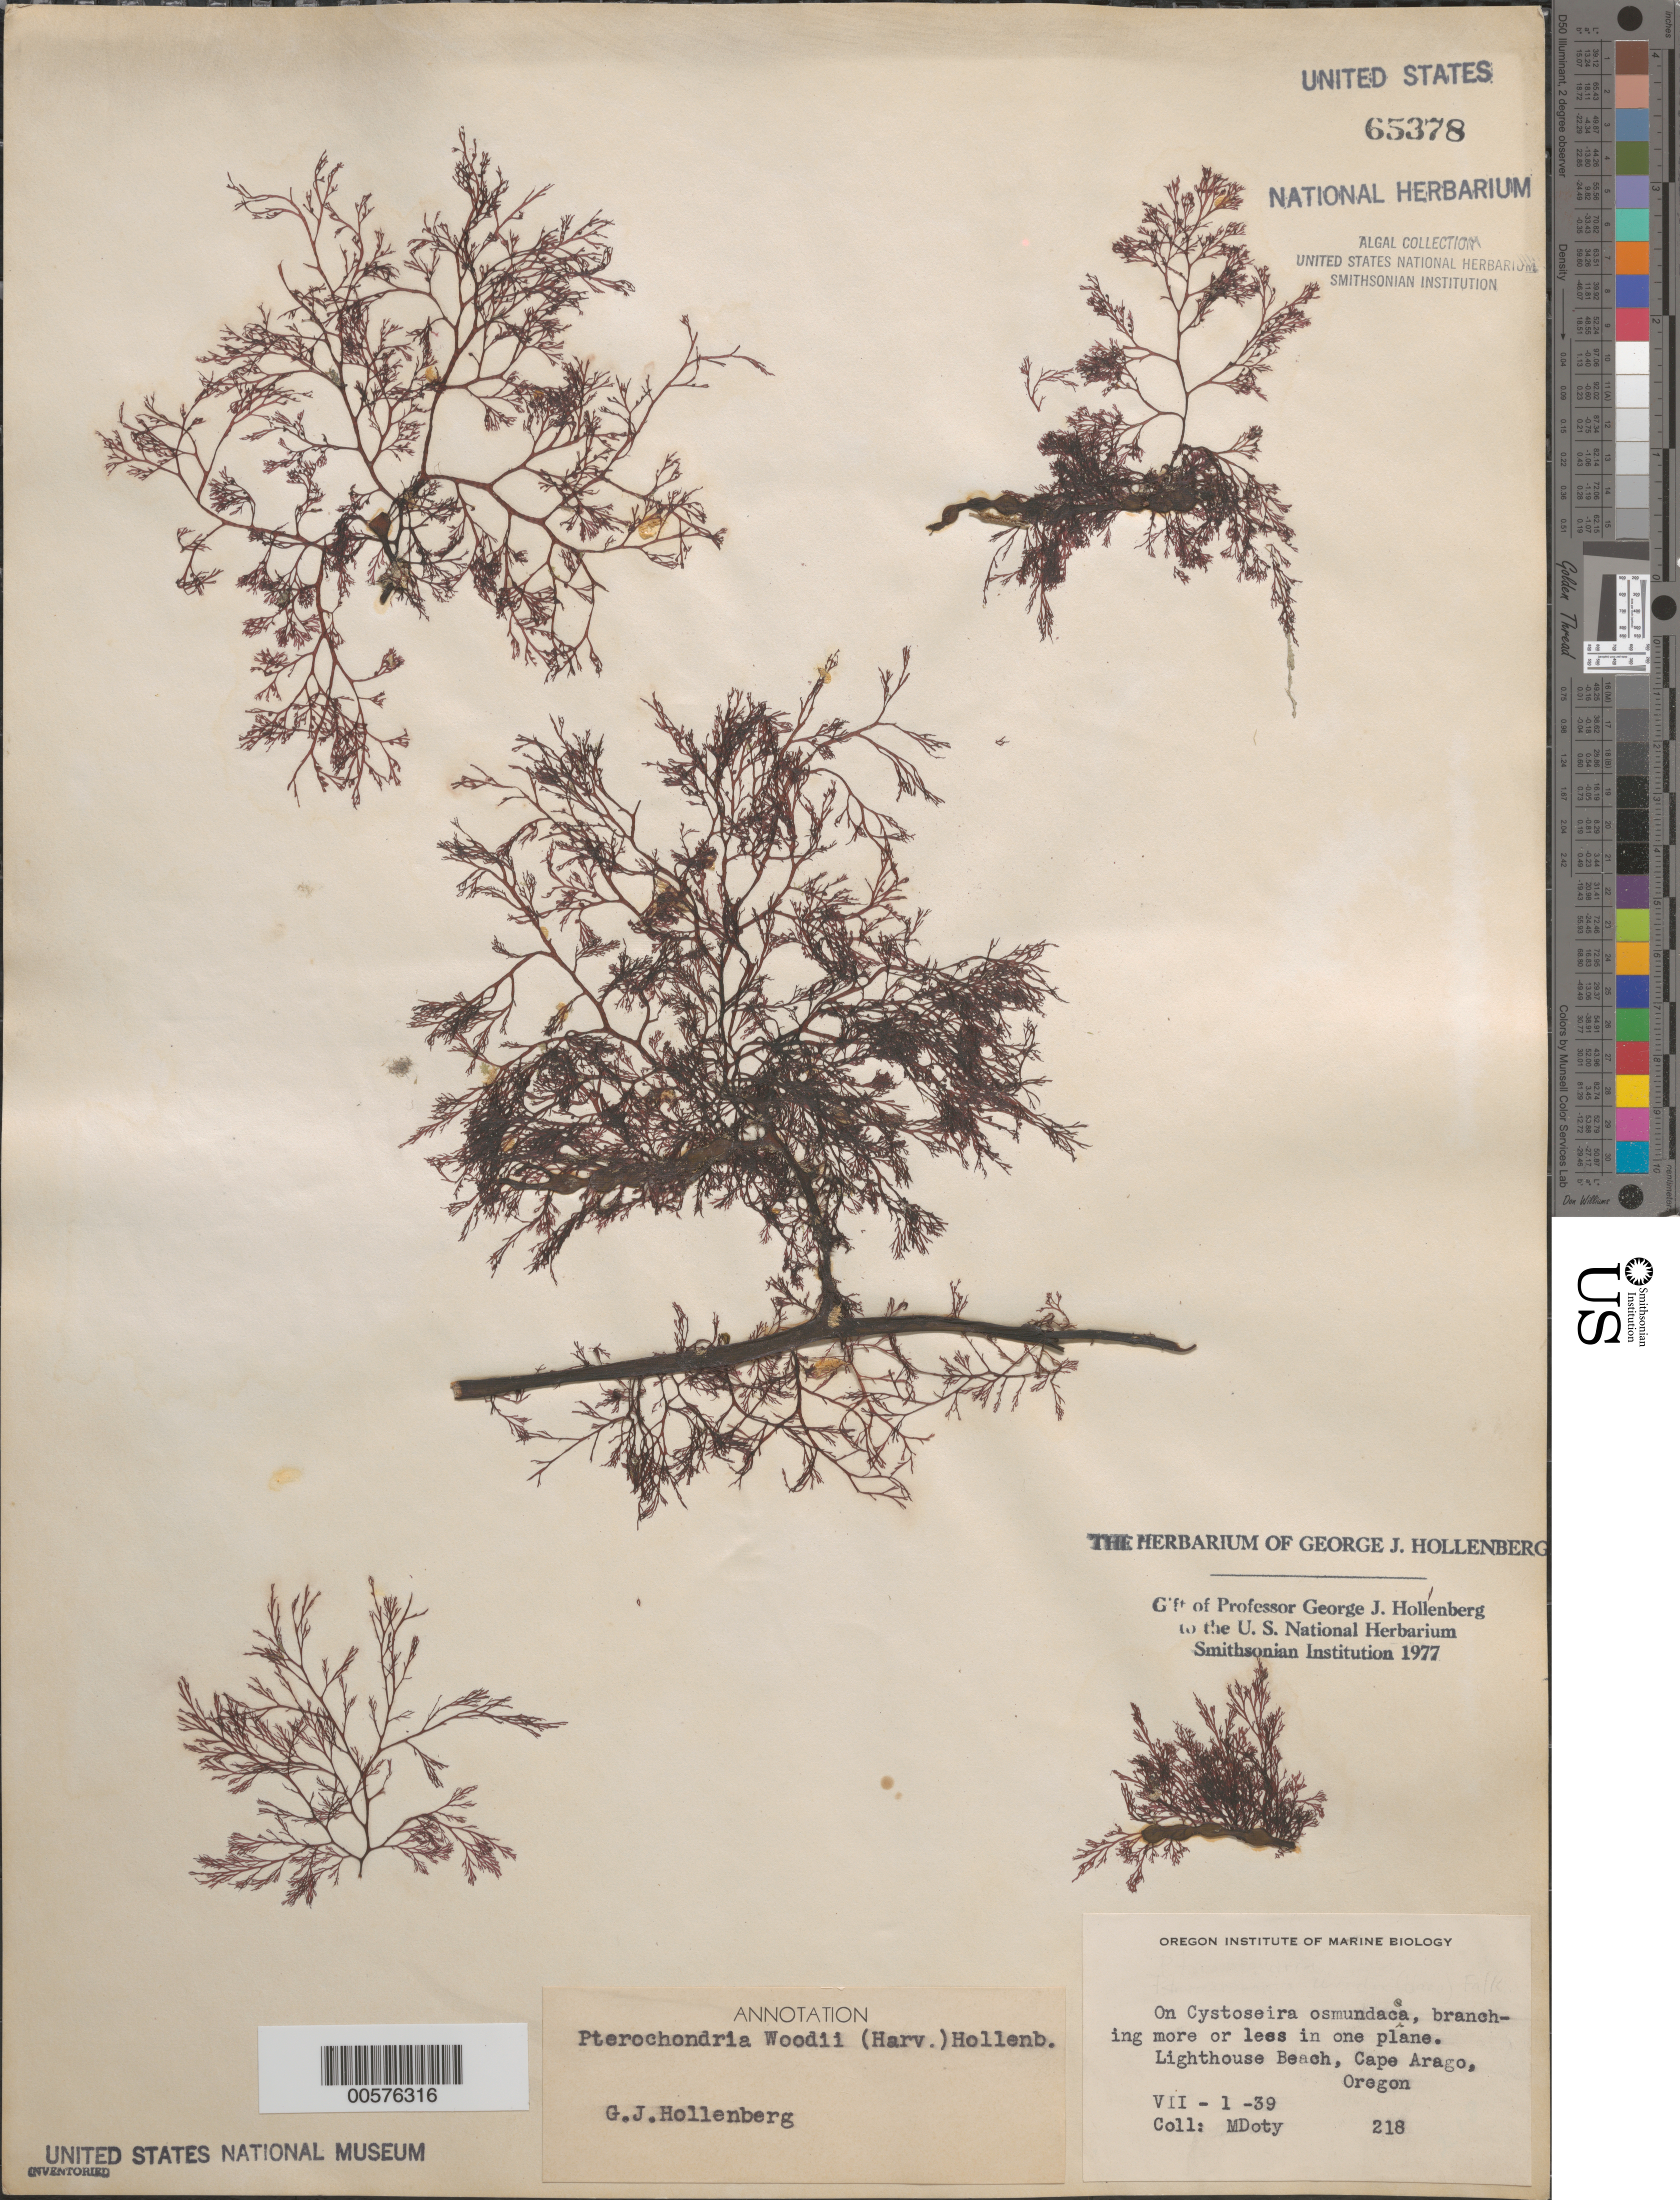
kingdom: Plantae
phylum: Rhodophyta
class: Florideophyceae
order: Ceramiales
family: Rhodomelaceae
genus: Pterochondria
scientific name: Pterochondria woodii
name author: (Harv.) Hollenb.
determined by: Hollenberg, George J.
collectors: M. S. Doty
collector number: MSD 218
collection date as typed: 01 Jul 1939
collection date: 1939-07-01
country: United States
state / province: Oregon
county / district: Coos County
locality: Lighthouse Beach, Cape Arago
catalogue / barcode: US 65378